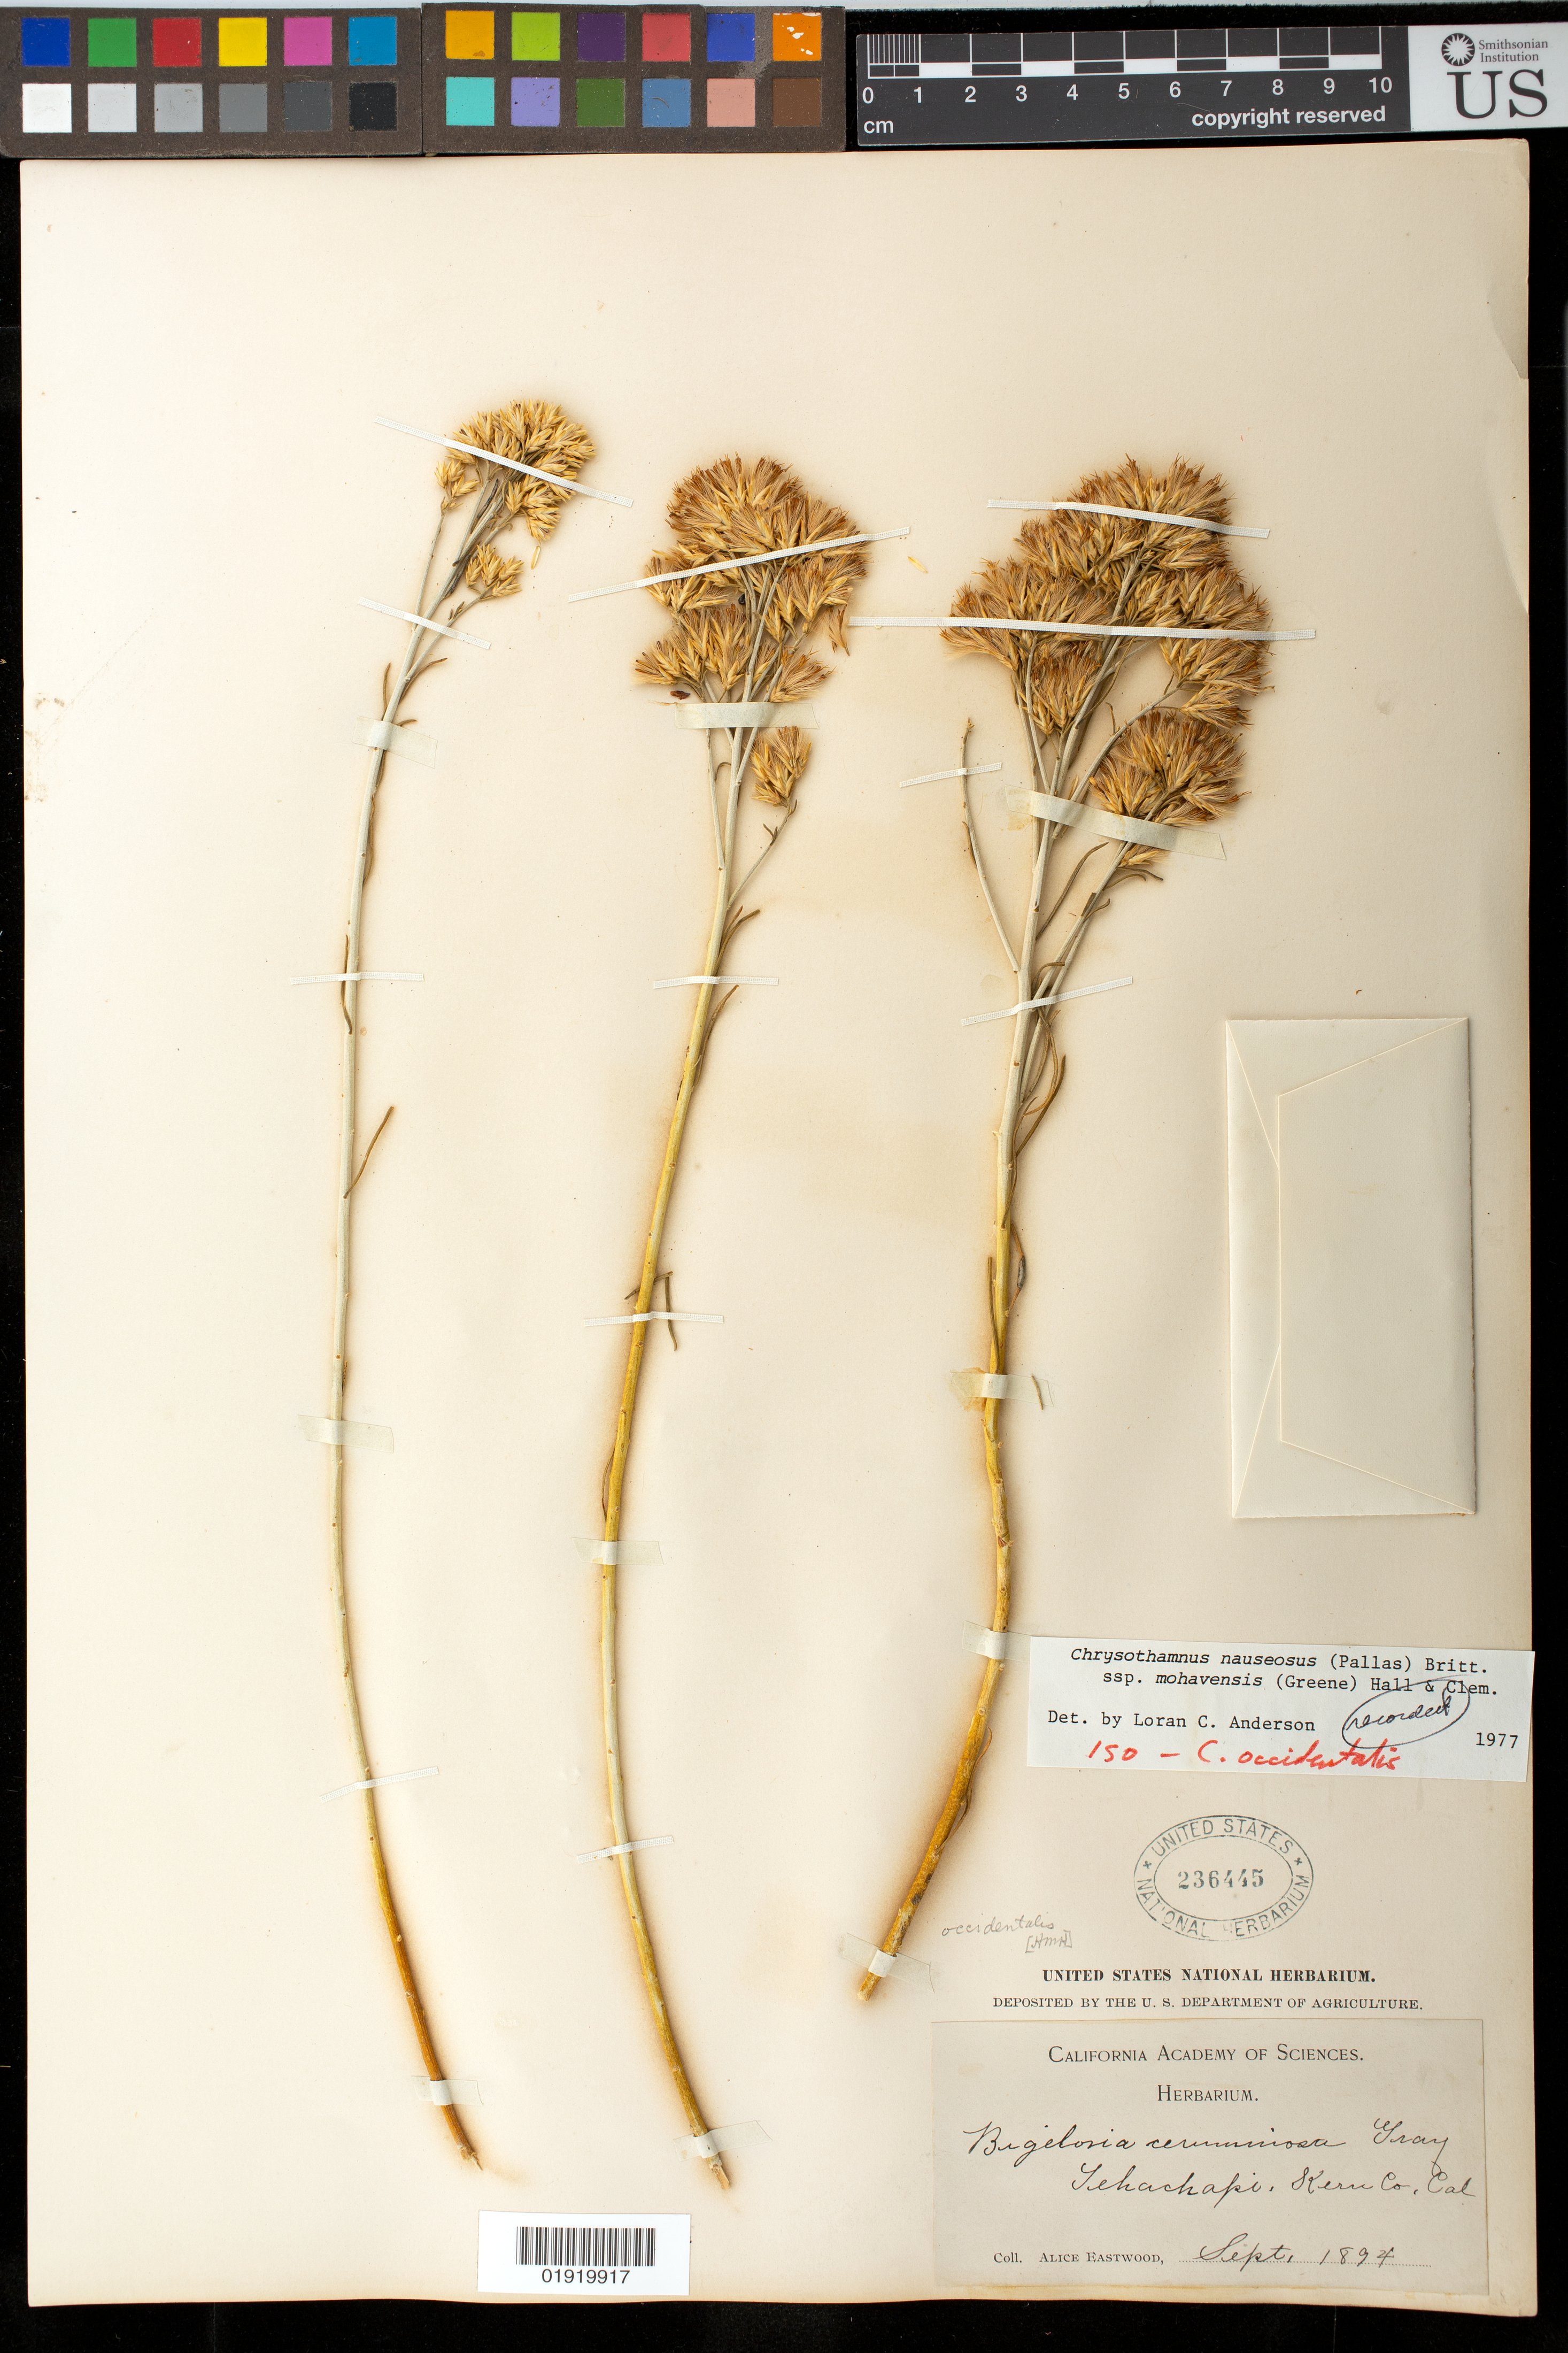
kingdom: Plantae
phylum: Tracheophyta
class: Magnoliopsida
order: Asterales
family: Asteraceae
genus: Chrysothamnus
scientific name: Chrysothamnus californicus var. occidentalis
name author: Greene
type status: Possible Type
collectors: A. Eastwood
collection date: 1894-09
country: United States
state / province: California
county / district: Kern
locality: Tehachapi, Kern Co., Cal.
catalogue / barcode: US 236445